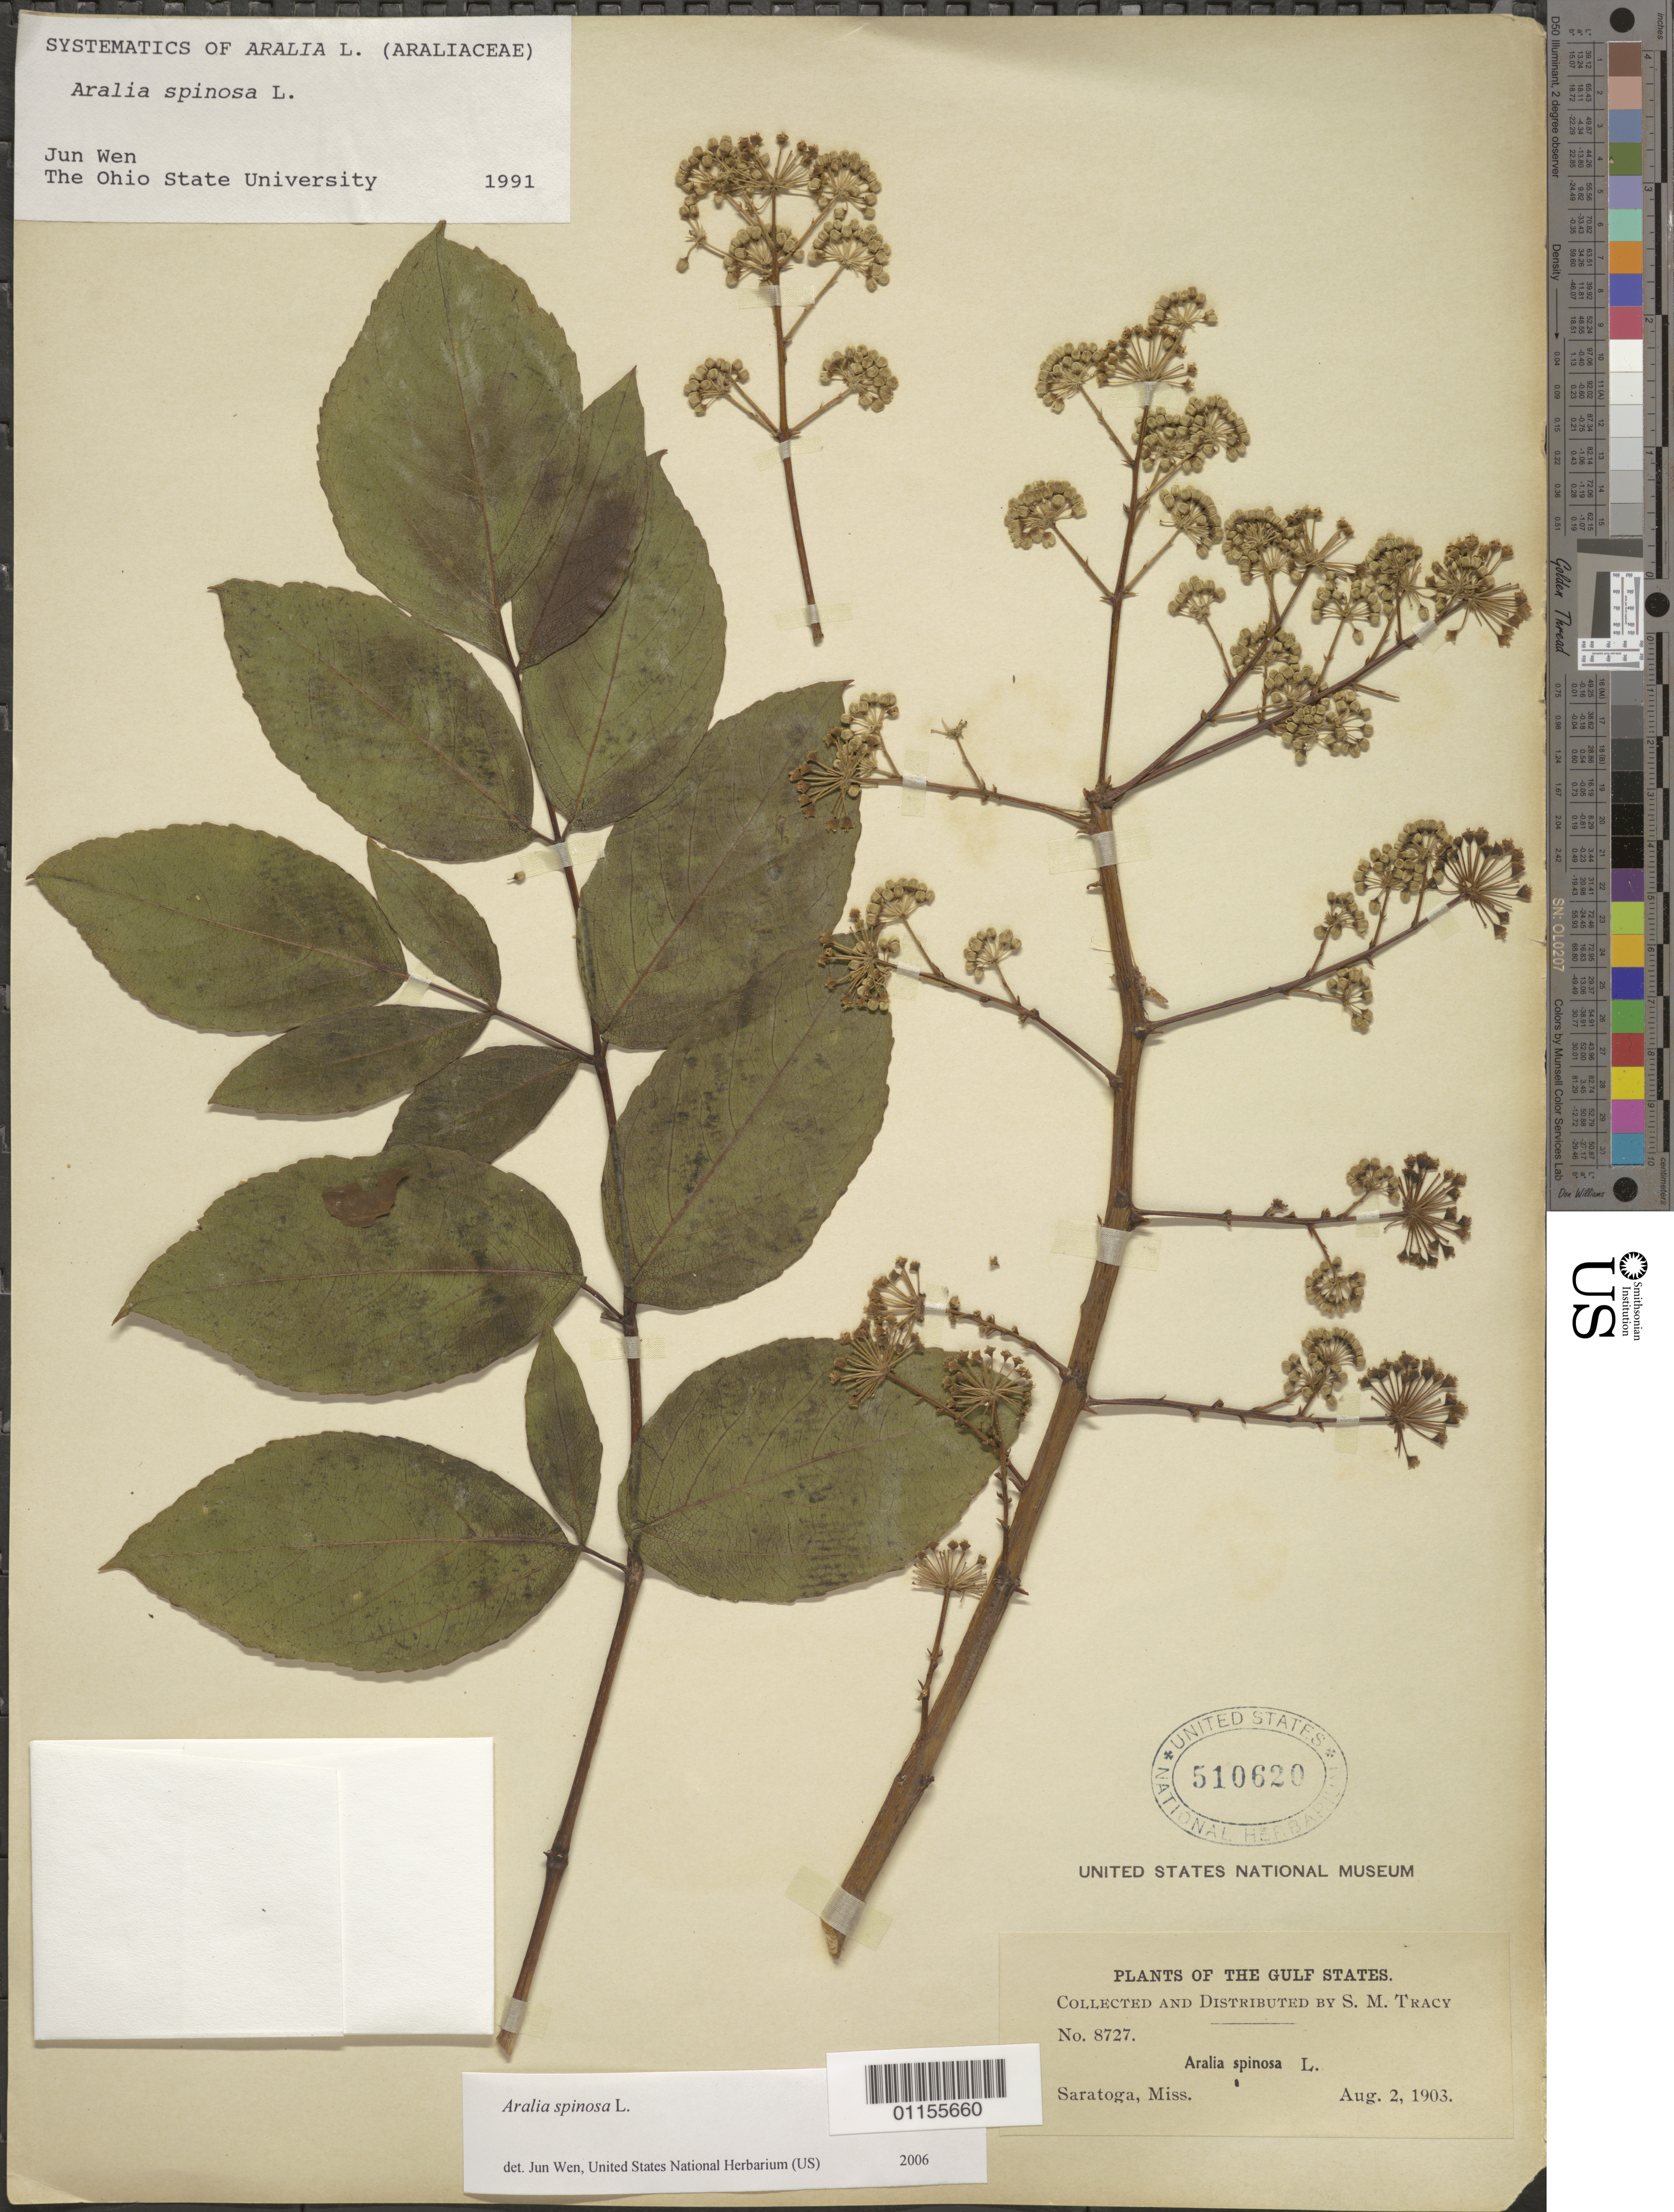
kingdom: Plantae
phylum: Tracheophyta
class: Magnoliopsida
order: Apiales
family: Araliaceae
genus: Aralia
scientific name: Aralia spinosa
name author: L.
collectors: S. M. Tracy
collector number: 8727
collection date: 1903-08-02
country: United States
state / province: Mississippi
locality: Saratoga.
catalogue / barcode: US 510620